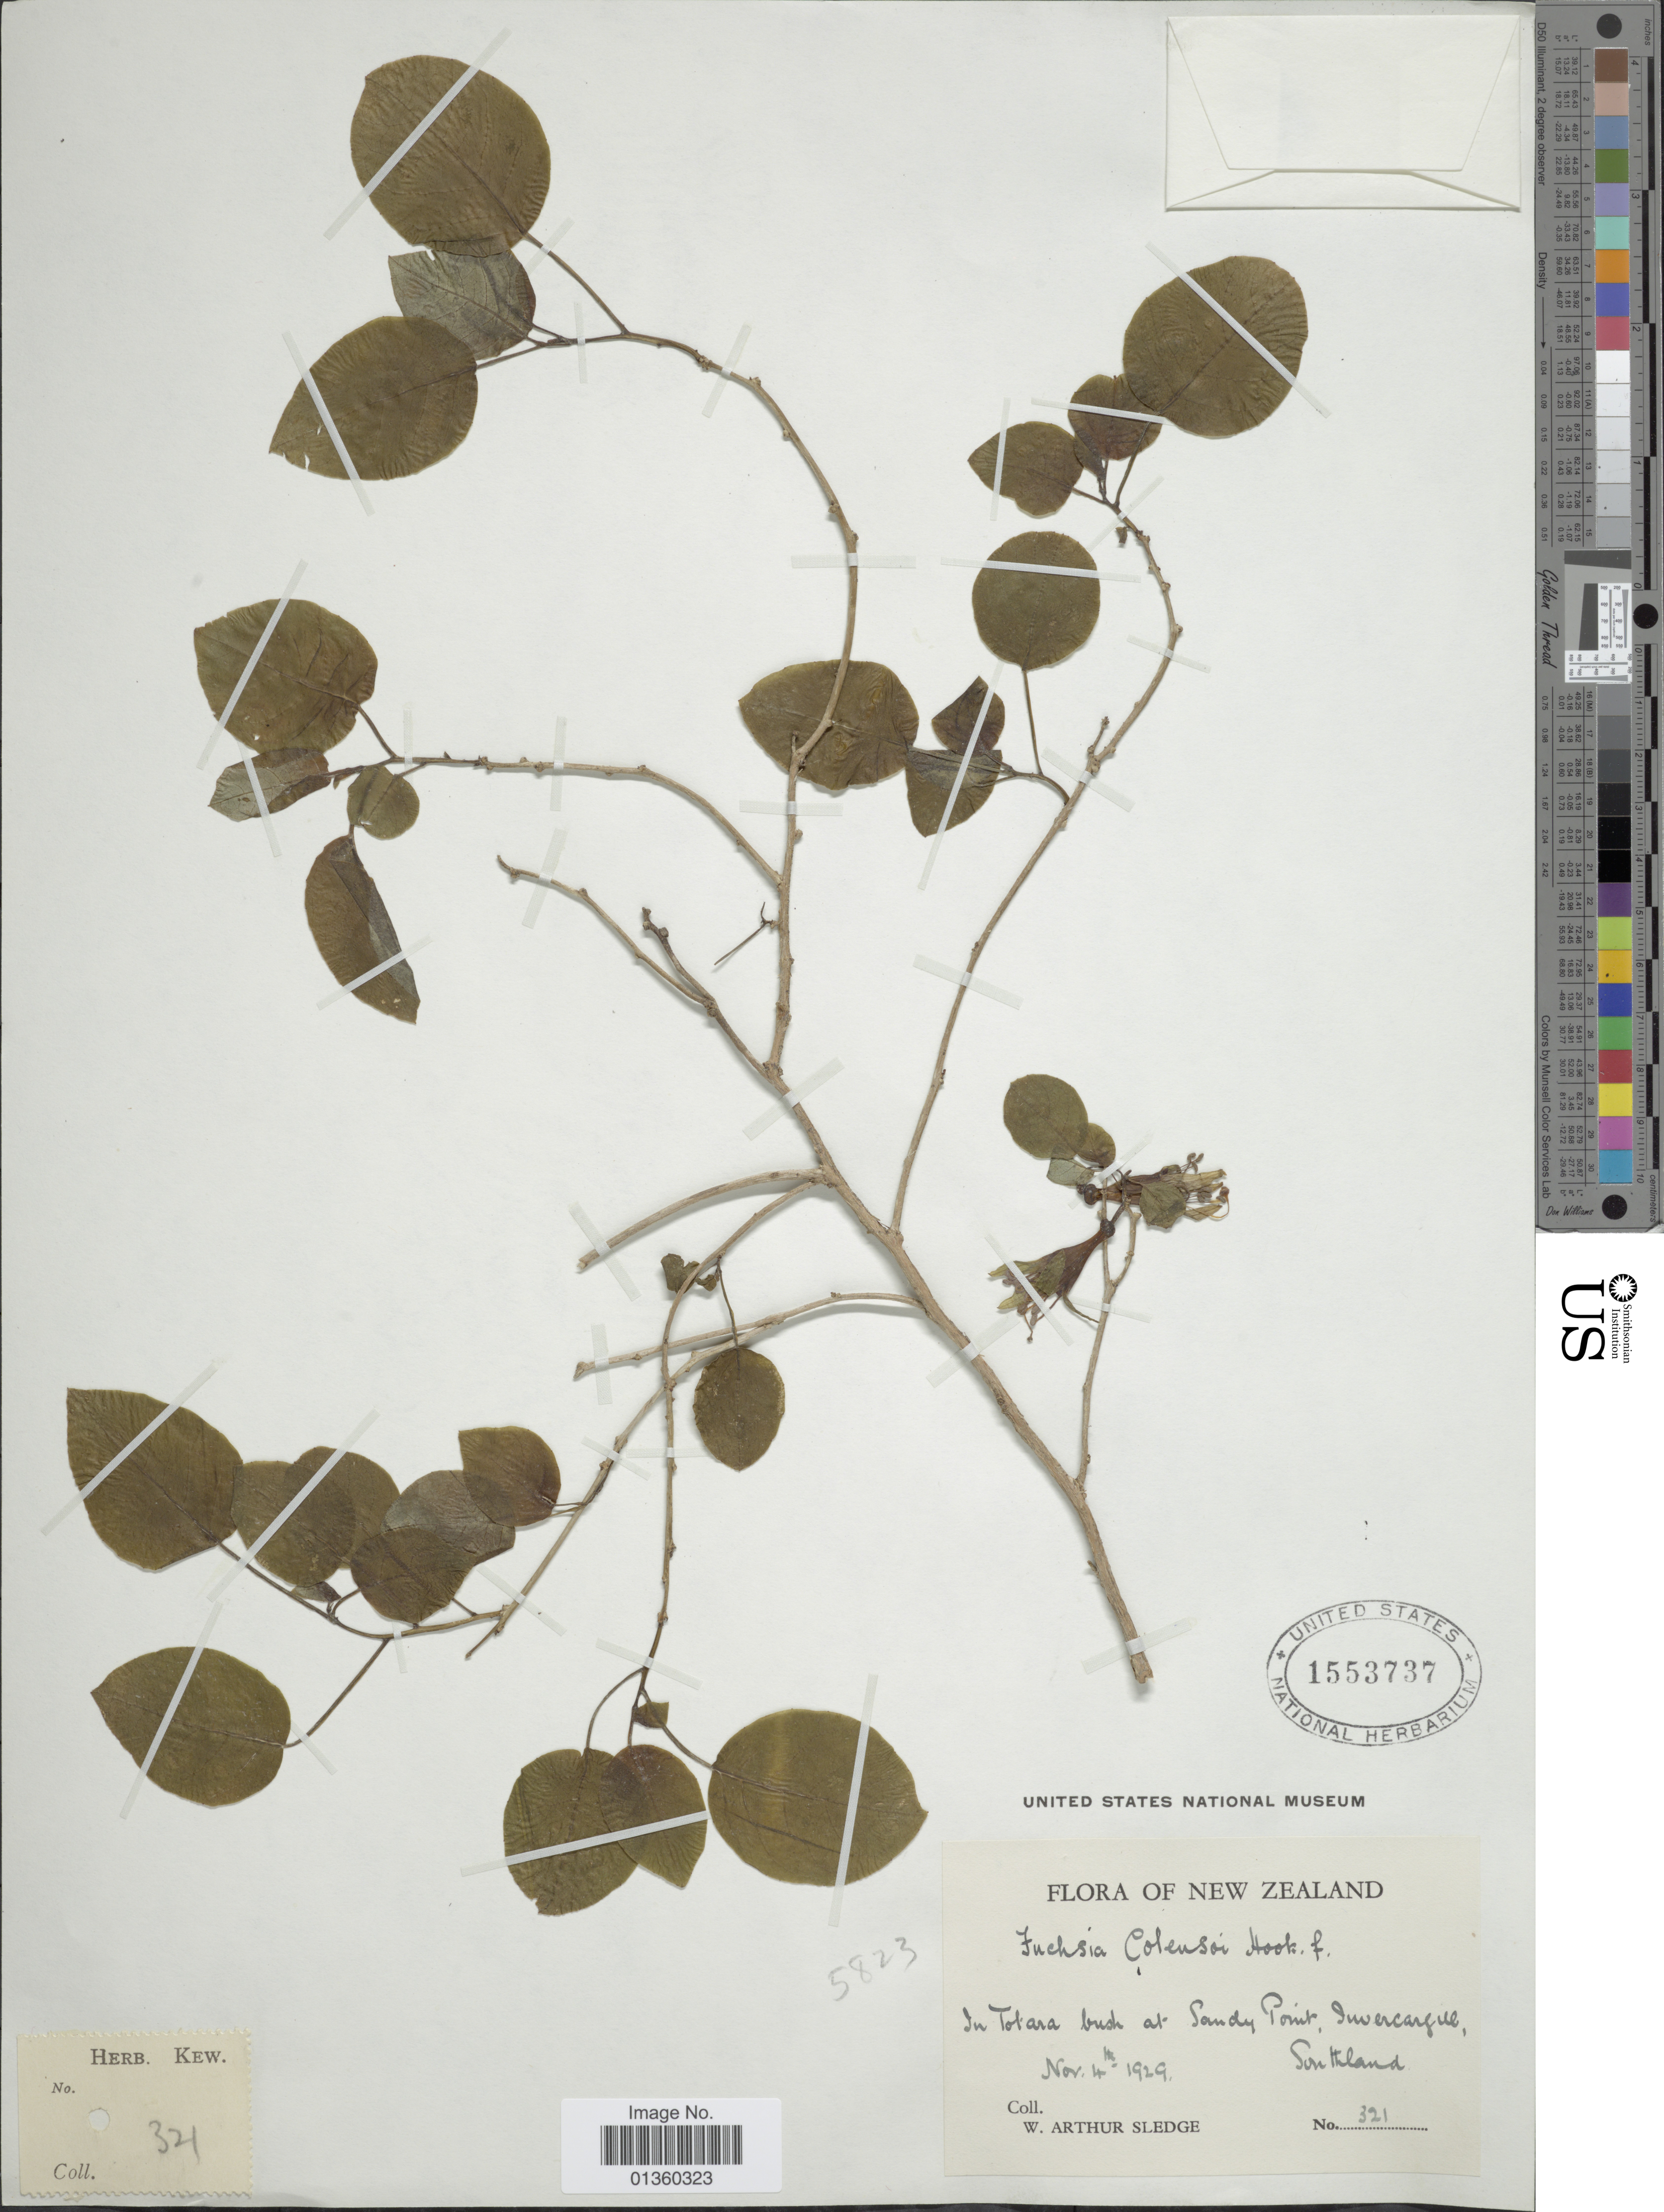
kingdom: Plantae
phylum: Tracheophyta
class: Magnoliopsida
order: Myrtales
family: Onagraceae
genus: Fuchsia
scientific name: Fuchsia x colensoi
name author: Hook. f.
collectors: W. A. Sledge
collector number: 321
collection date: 1929-11-04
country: New Zealand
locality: In Totara bush at Sandy Point, Invercargill, Southland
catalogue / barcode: US 1553737